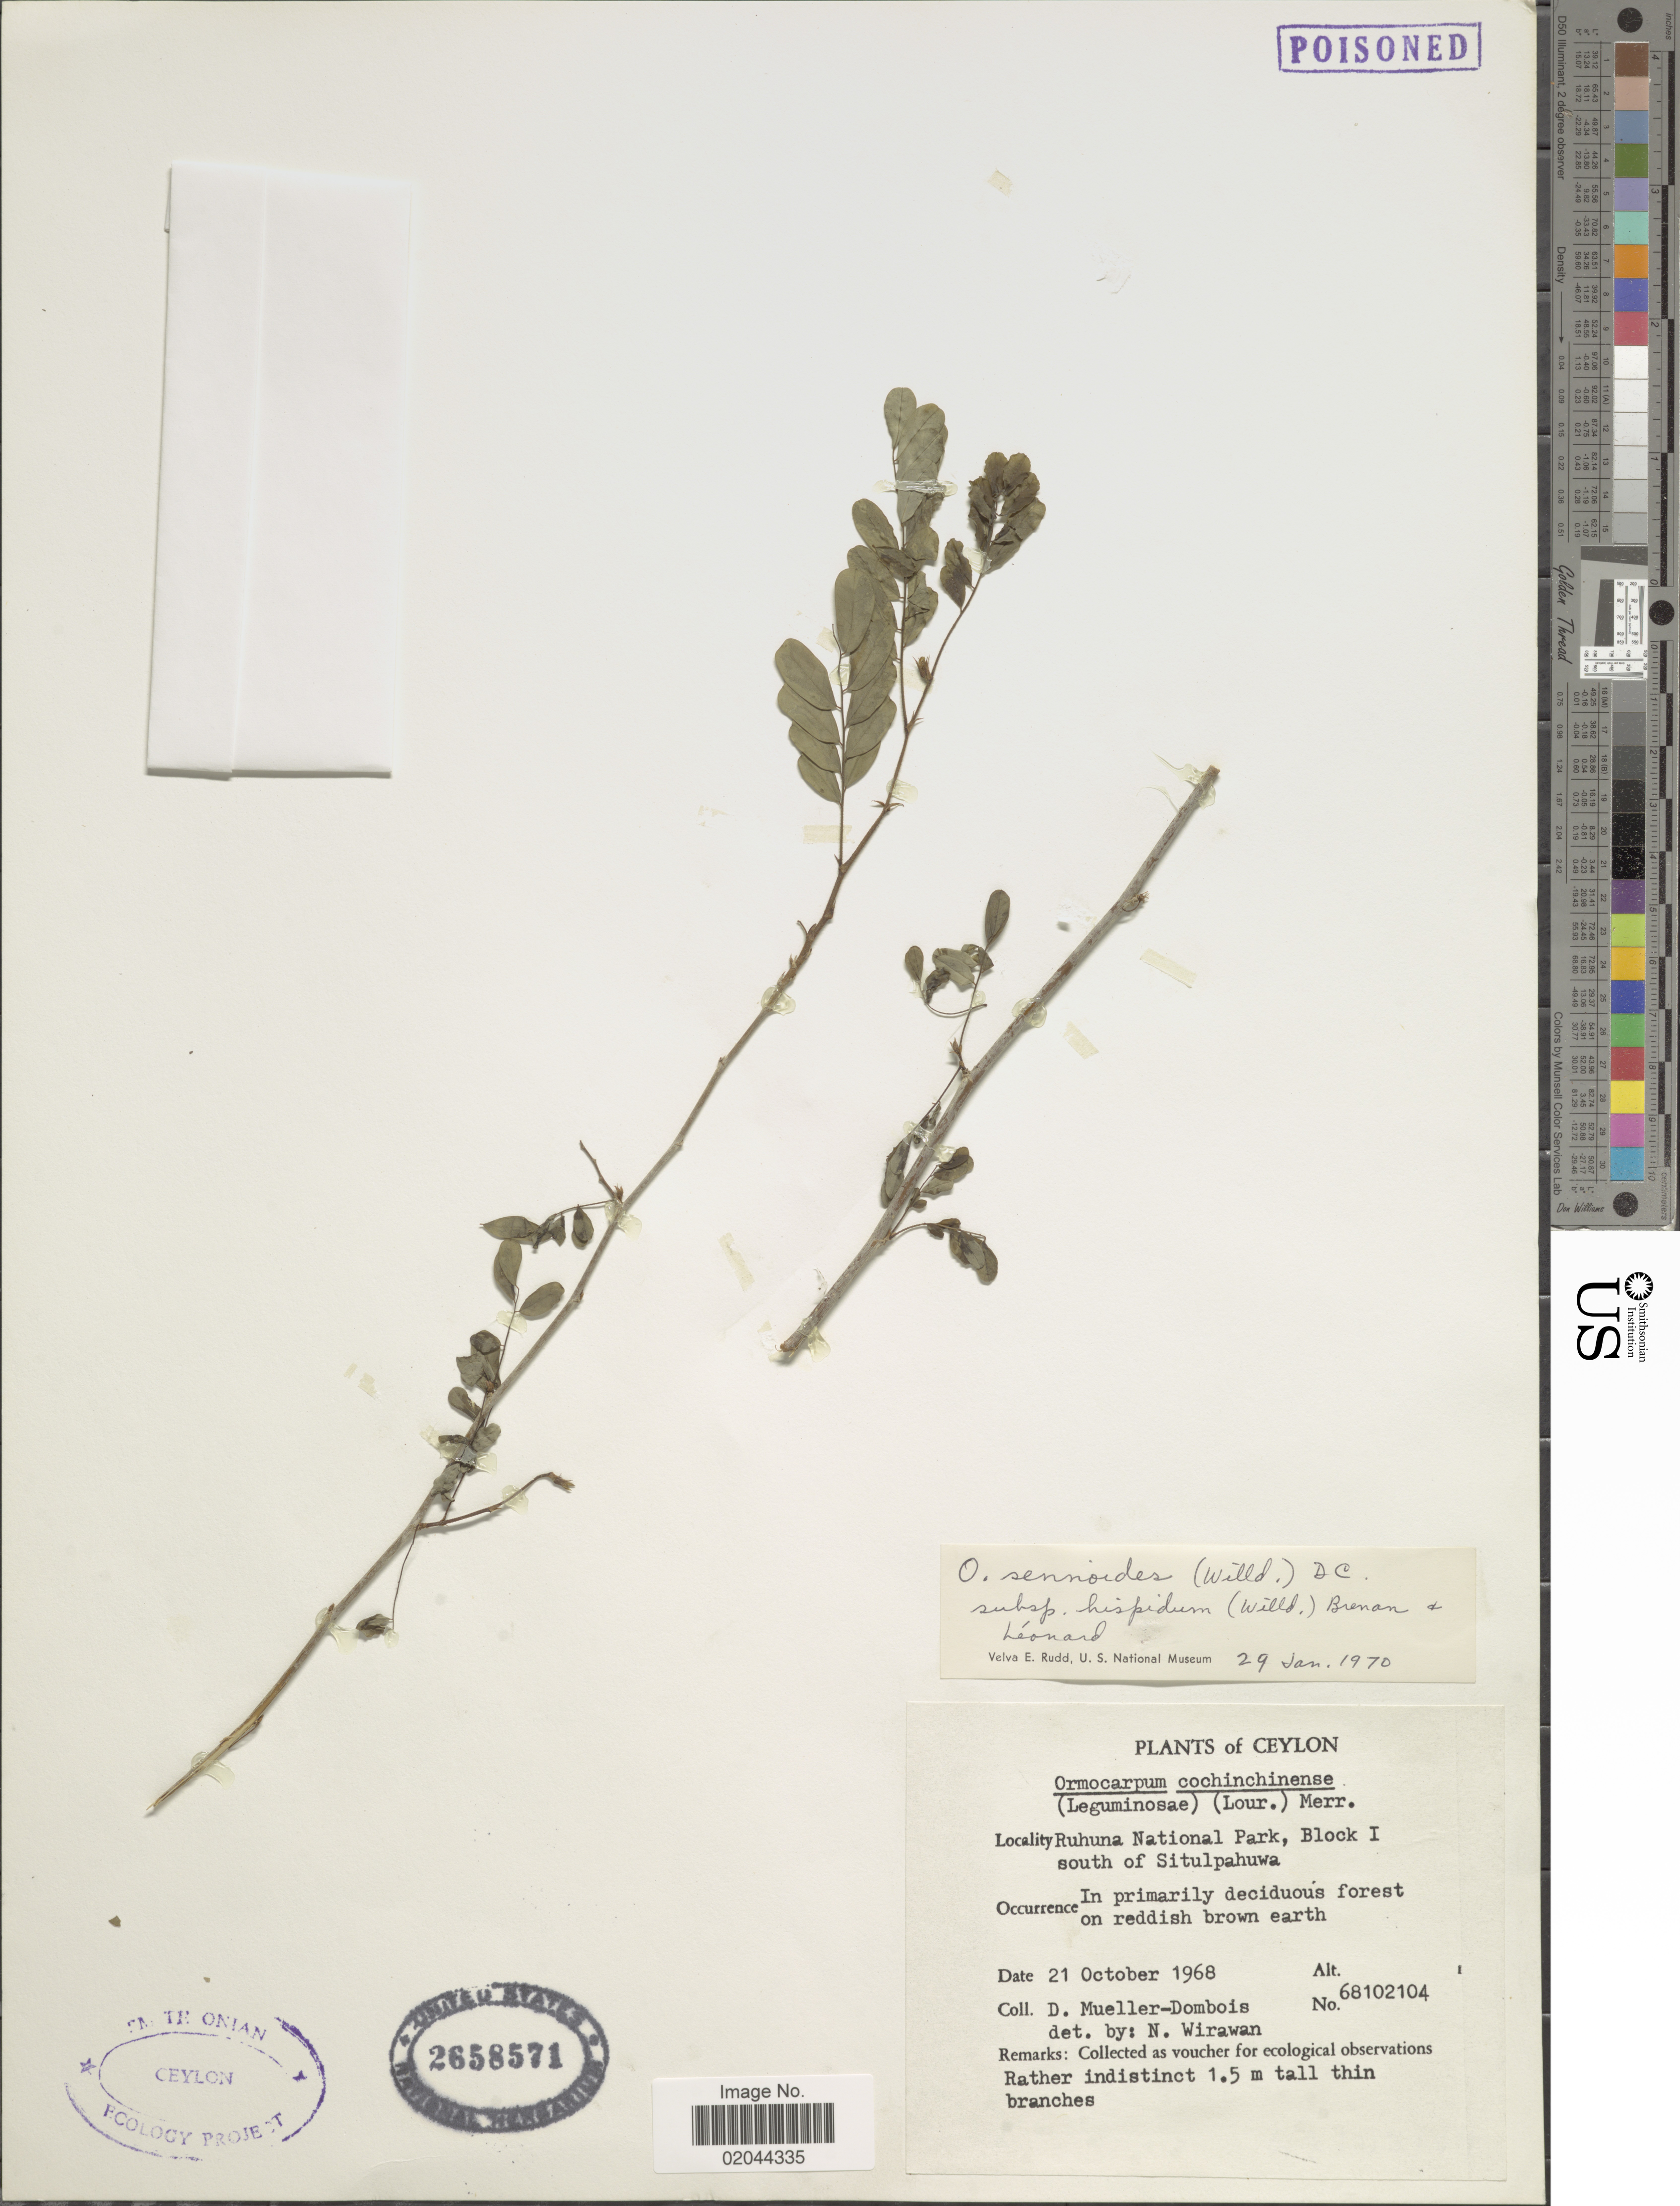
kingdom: Plantae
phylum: Tracheophyta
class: Magnoliopsida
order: Fabales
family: Fabaceae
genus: Ormocarpum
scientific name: Ormocarpum sennoides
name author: (Willd.) DC.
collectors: D. Mueller-Dombois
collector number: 68102104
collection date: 1968-10-21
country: Sri Lanka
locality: Ruhuna National Park, Block 1 south of Situlpahuwa, in primarily deciduous forest on reddish brown earth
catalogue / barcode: US 2658571